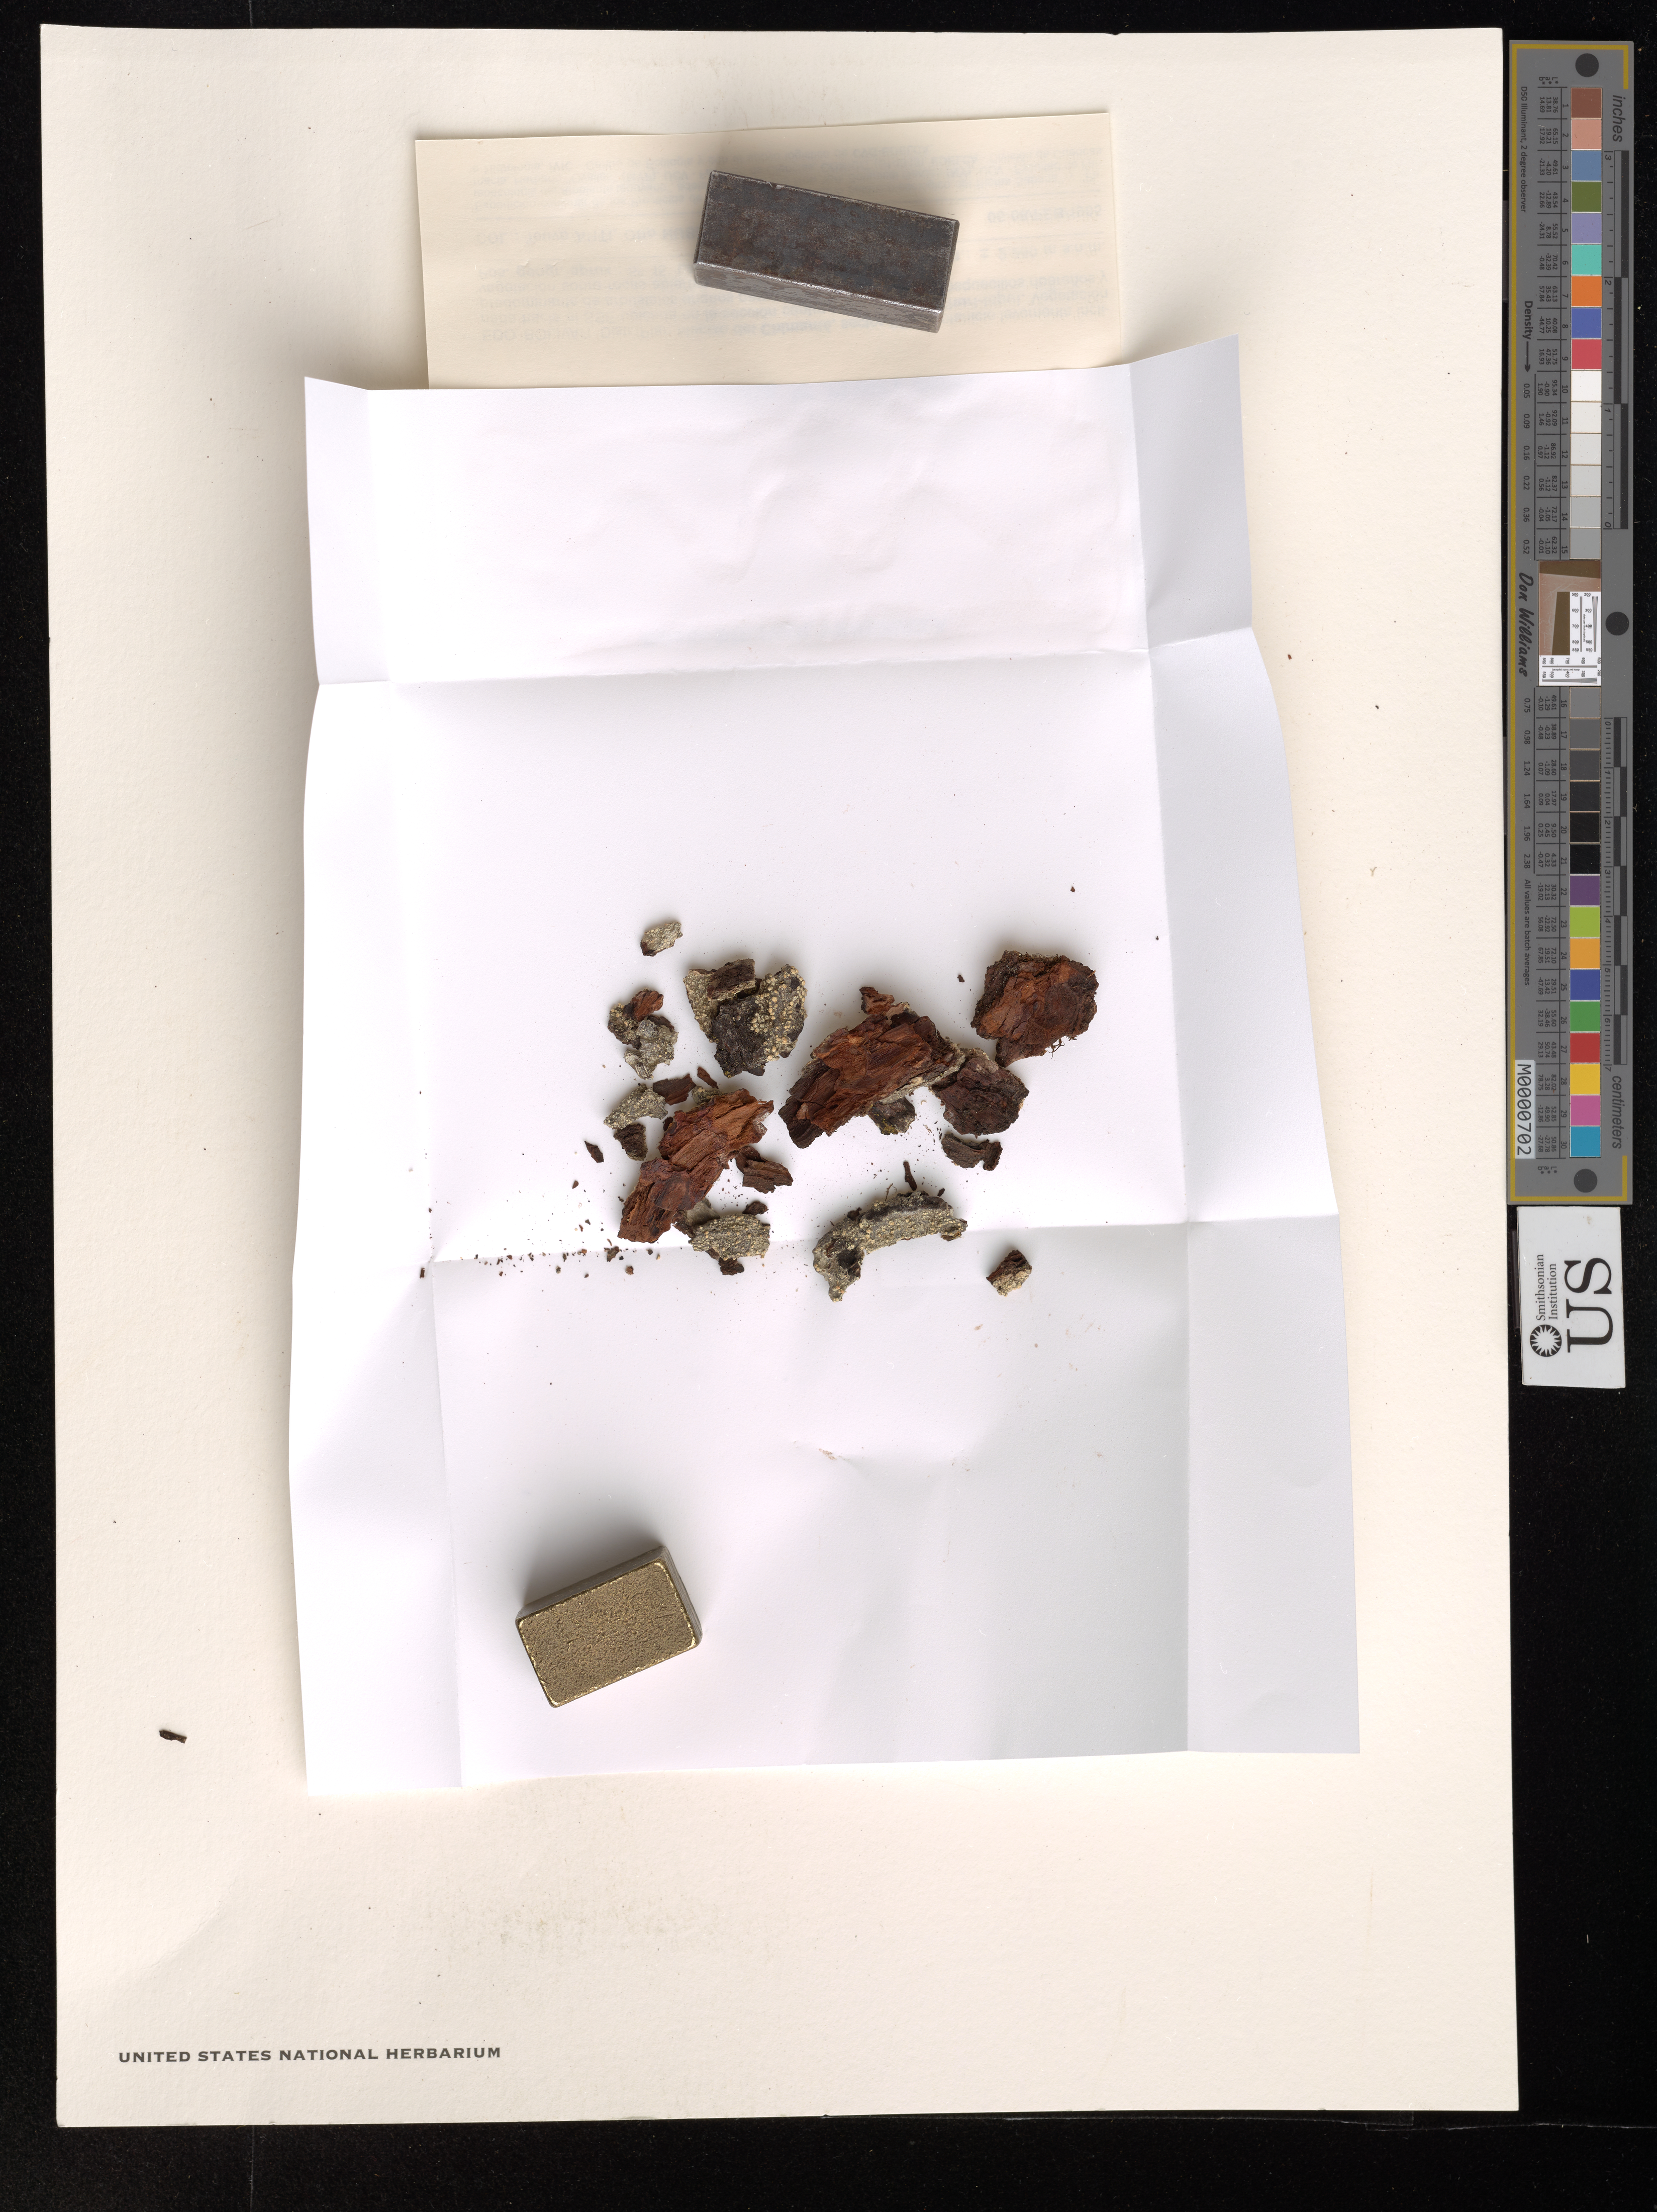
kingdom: Fungi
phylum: Ascomycota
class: Lecanoromycetes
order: Pertusariales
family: Pertusariaceae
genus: Pertusaria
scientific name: Pertusaria sp.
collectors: T. T. Ahti, O. Huber & J. J. Pipoly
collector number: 45007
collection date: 1985-02-06/1985-02-08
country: Venezuela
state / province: Bolivar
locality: Distr. Piar: Macizo del Chimantá, sector SE. Altiplanicie levemente inclinada hacia el SSE ubicada en la sección centro-suroriental del Churí-tepui.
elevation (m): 2250